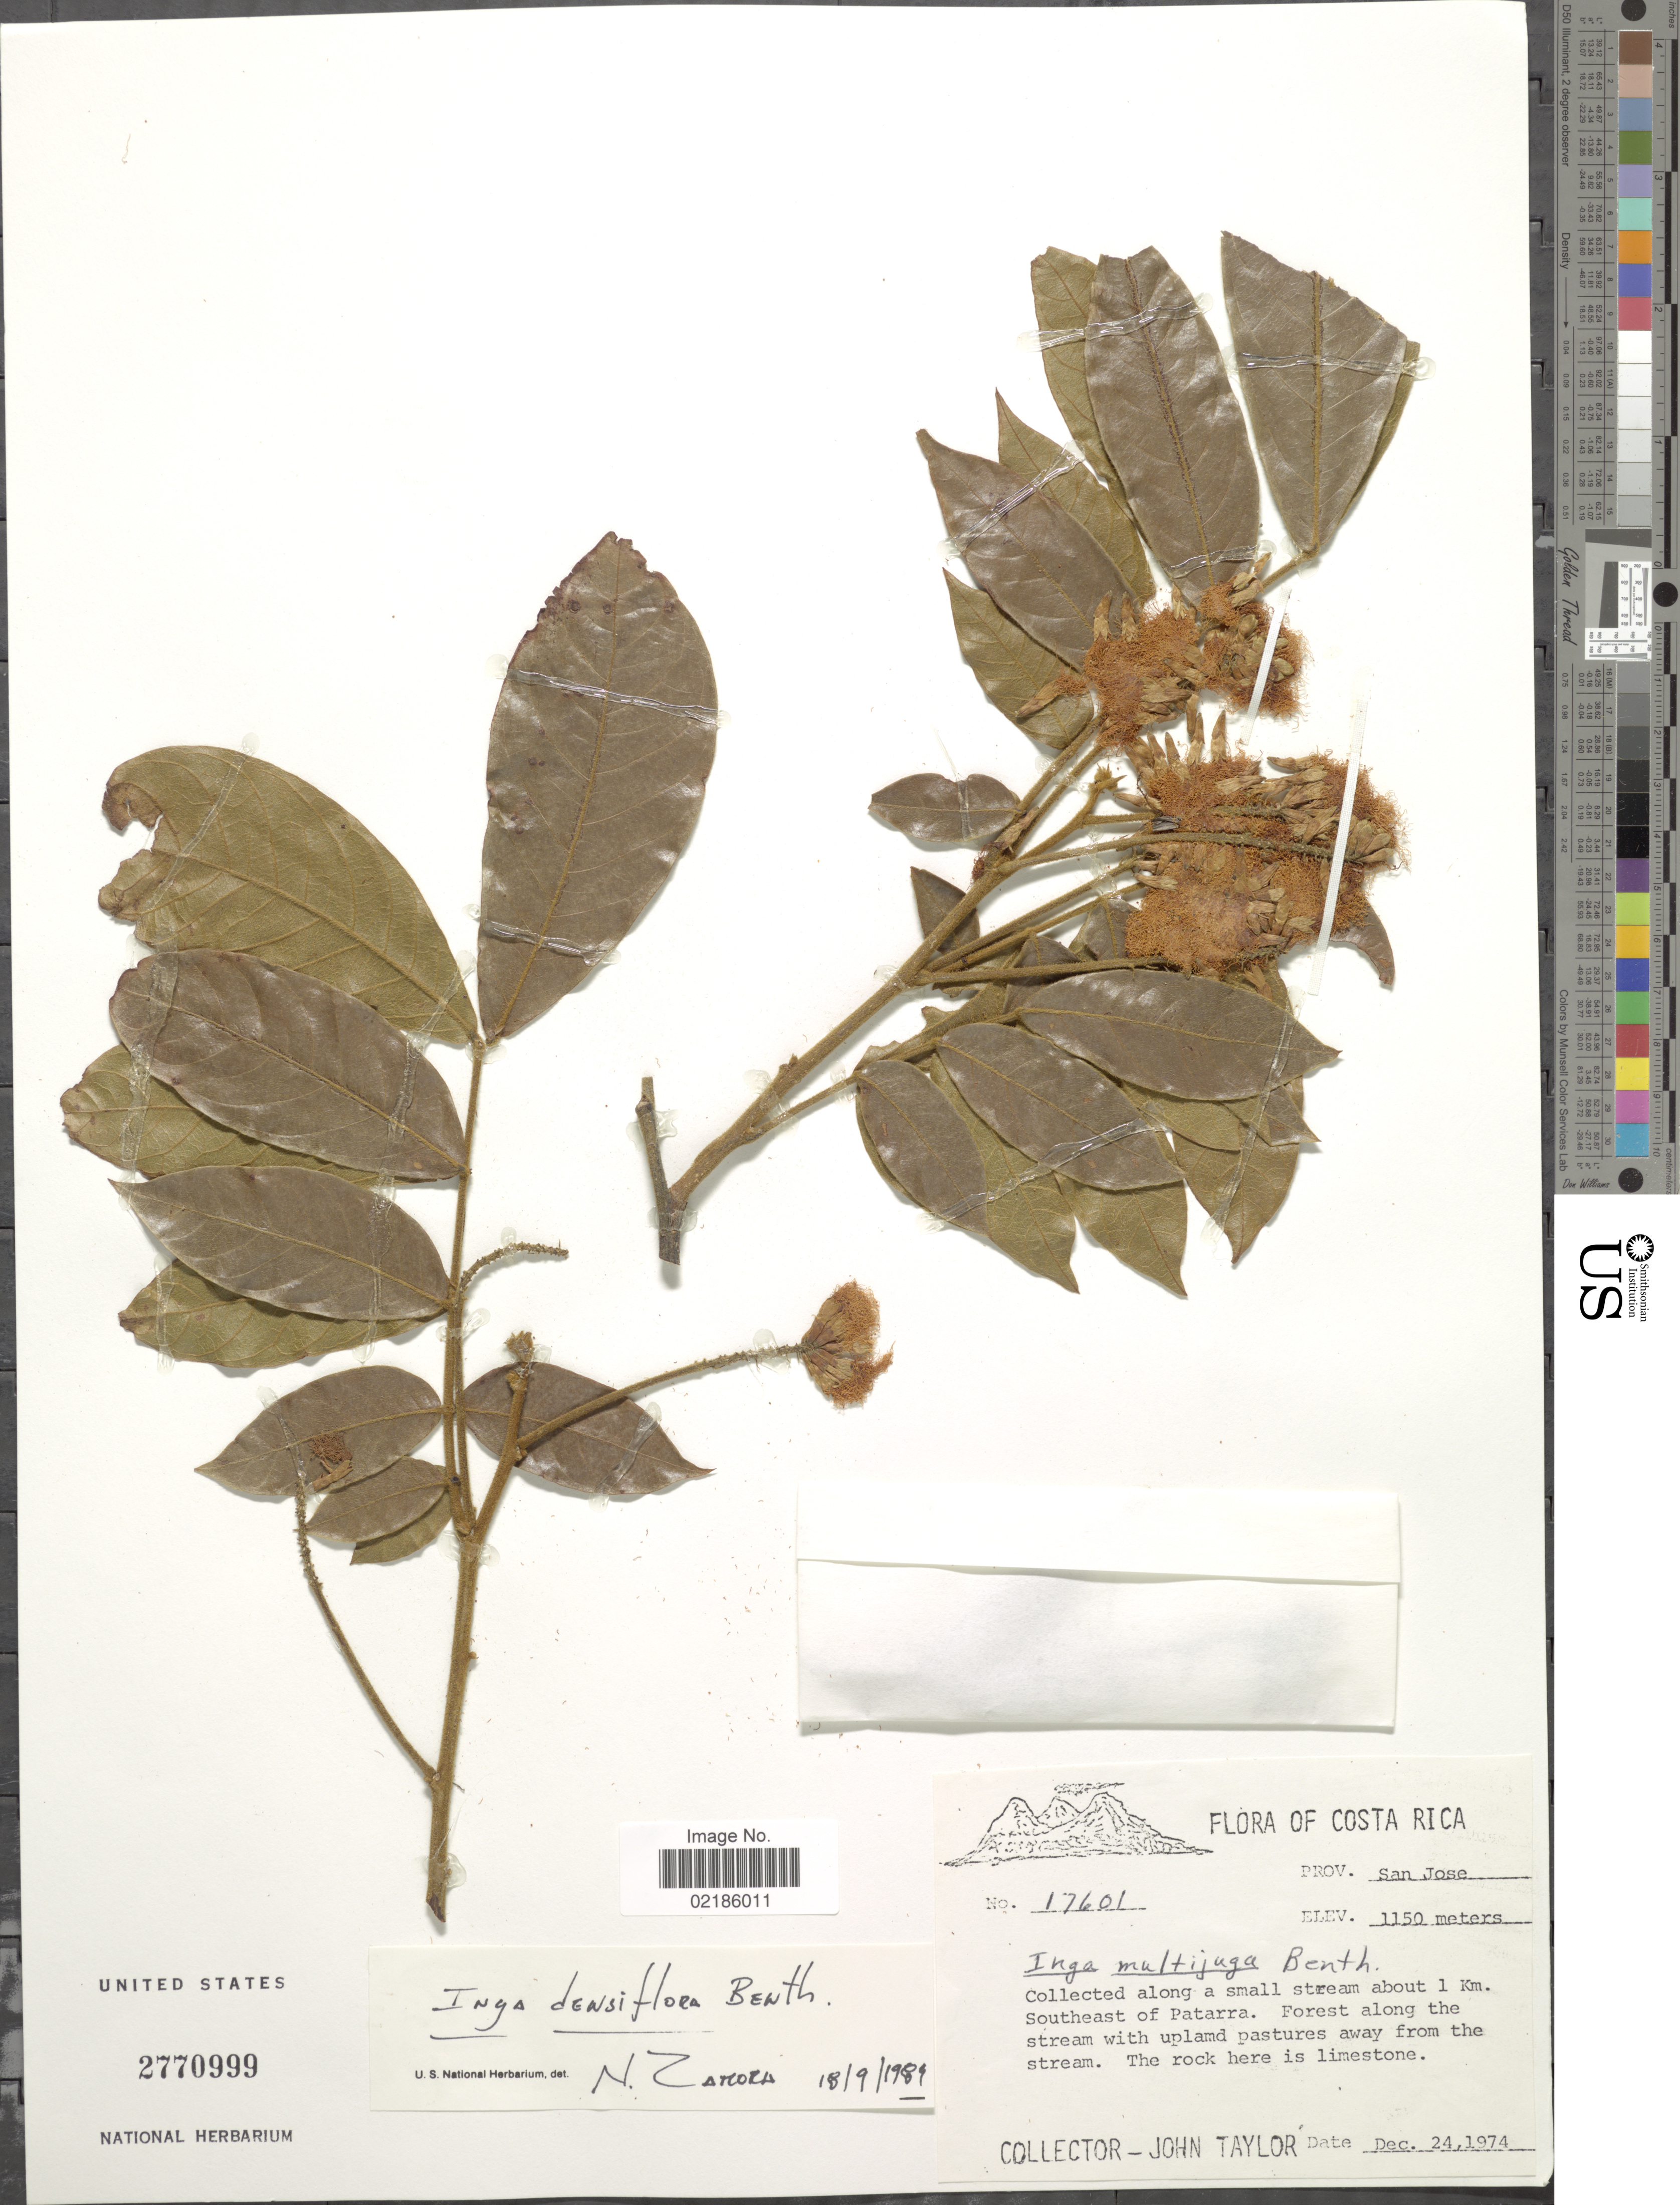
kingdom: Plantae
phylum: Tracheophyta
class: Magnoliopsida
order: Fabales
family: Fabaceae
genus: Inga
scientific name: Inga densiflora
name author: Benth.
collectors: J. Taylor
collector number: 17601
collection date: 1974-12-24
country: Costa Rica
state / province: San José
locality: Along a small stream about 1 km Southeast of Patarra.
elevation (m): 1150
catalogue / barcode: US 2770999